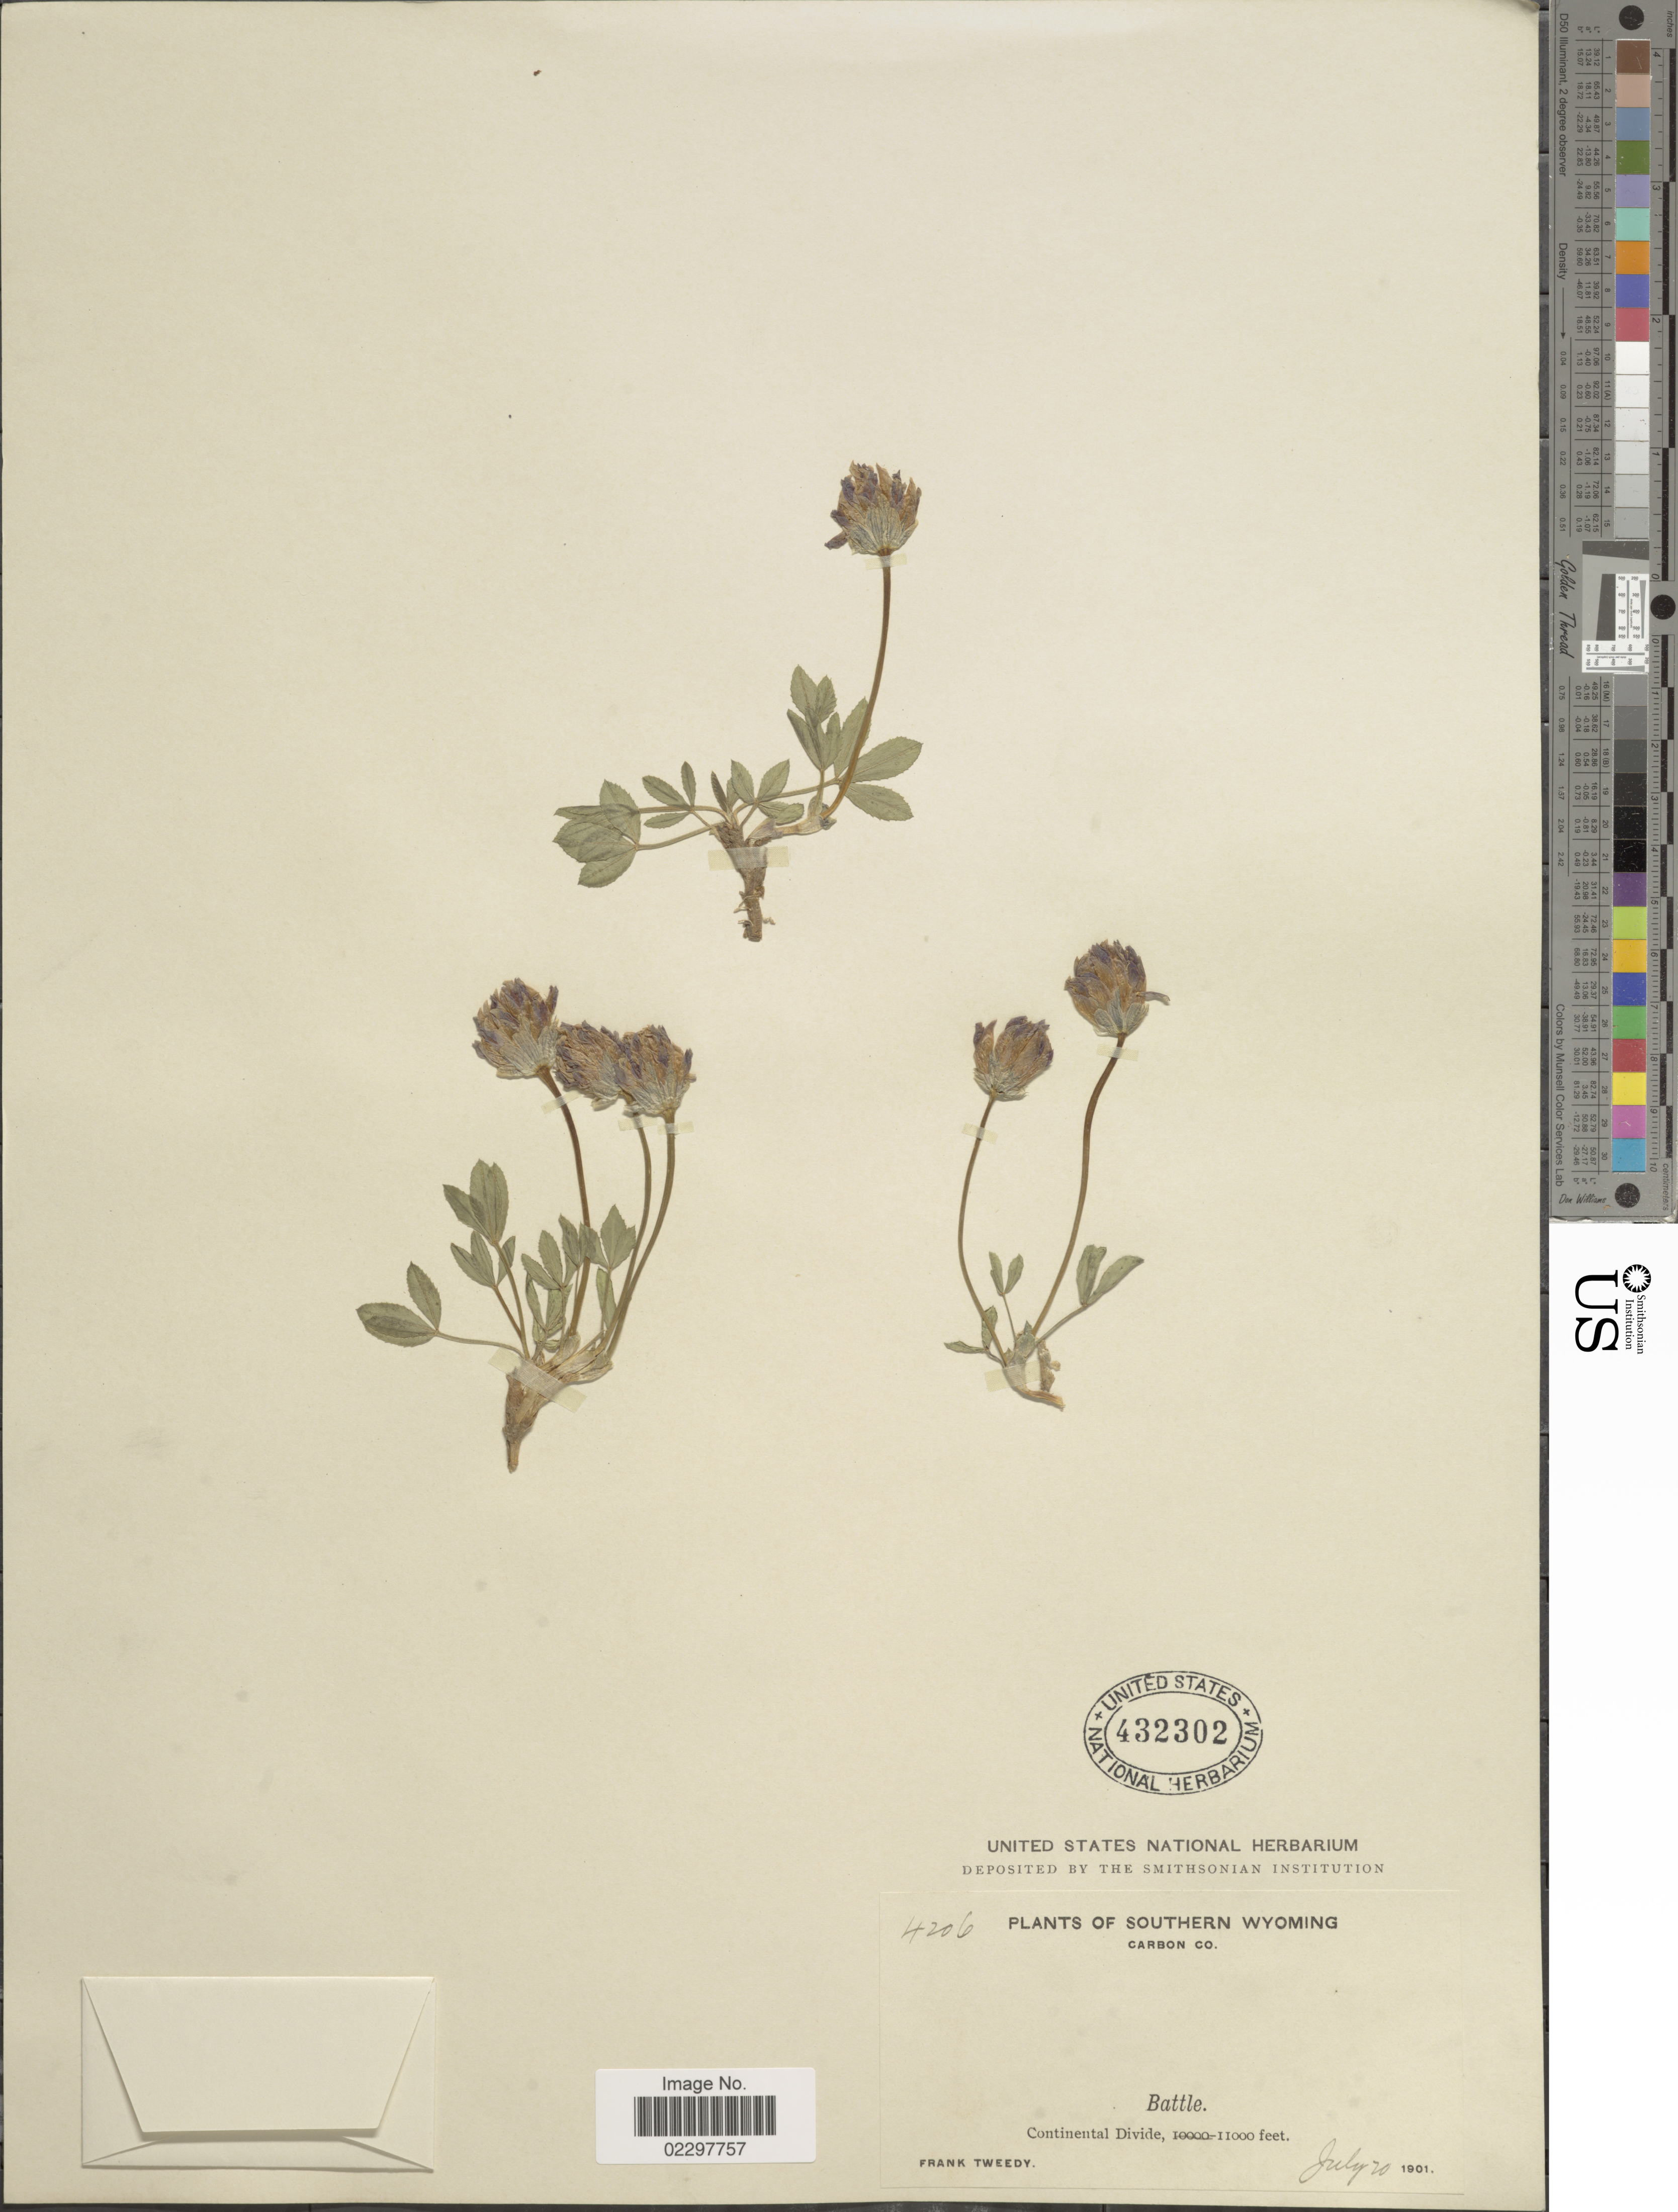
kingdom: Plantae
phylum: Tracheophyta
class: Magnoliopsida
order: Fabales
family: Fabaceae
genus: Trifolium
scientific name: Trifolium parryi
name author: A. Gray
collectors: F. Tweedy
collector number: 4206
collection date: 1901-07-20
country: United States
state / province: Wyoming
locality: Carbon Co, Battle, Continental Divide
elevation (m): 3353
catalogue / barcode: US 432302